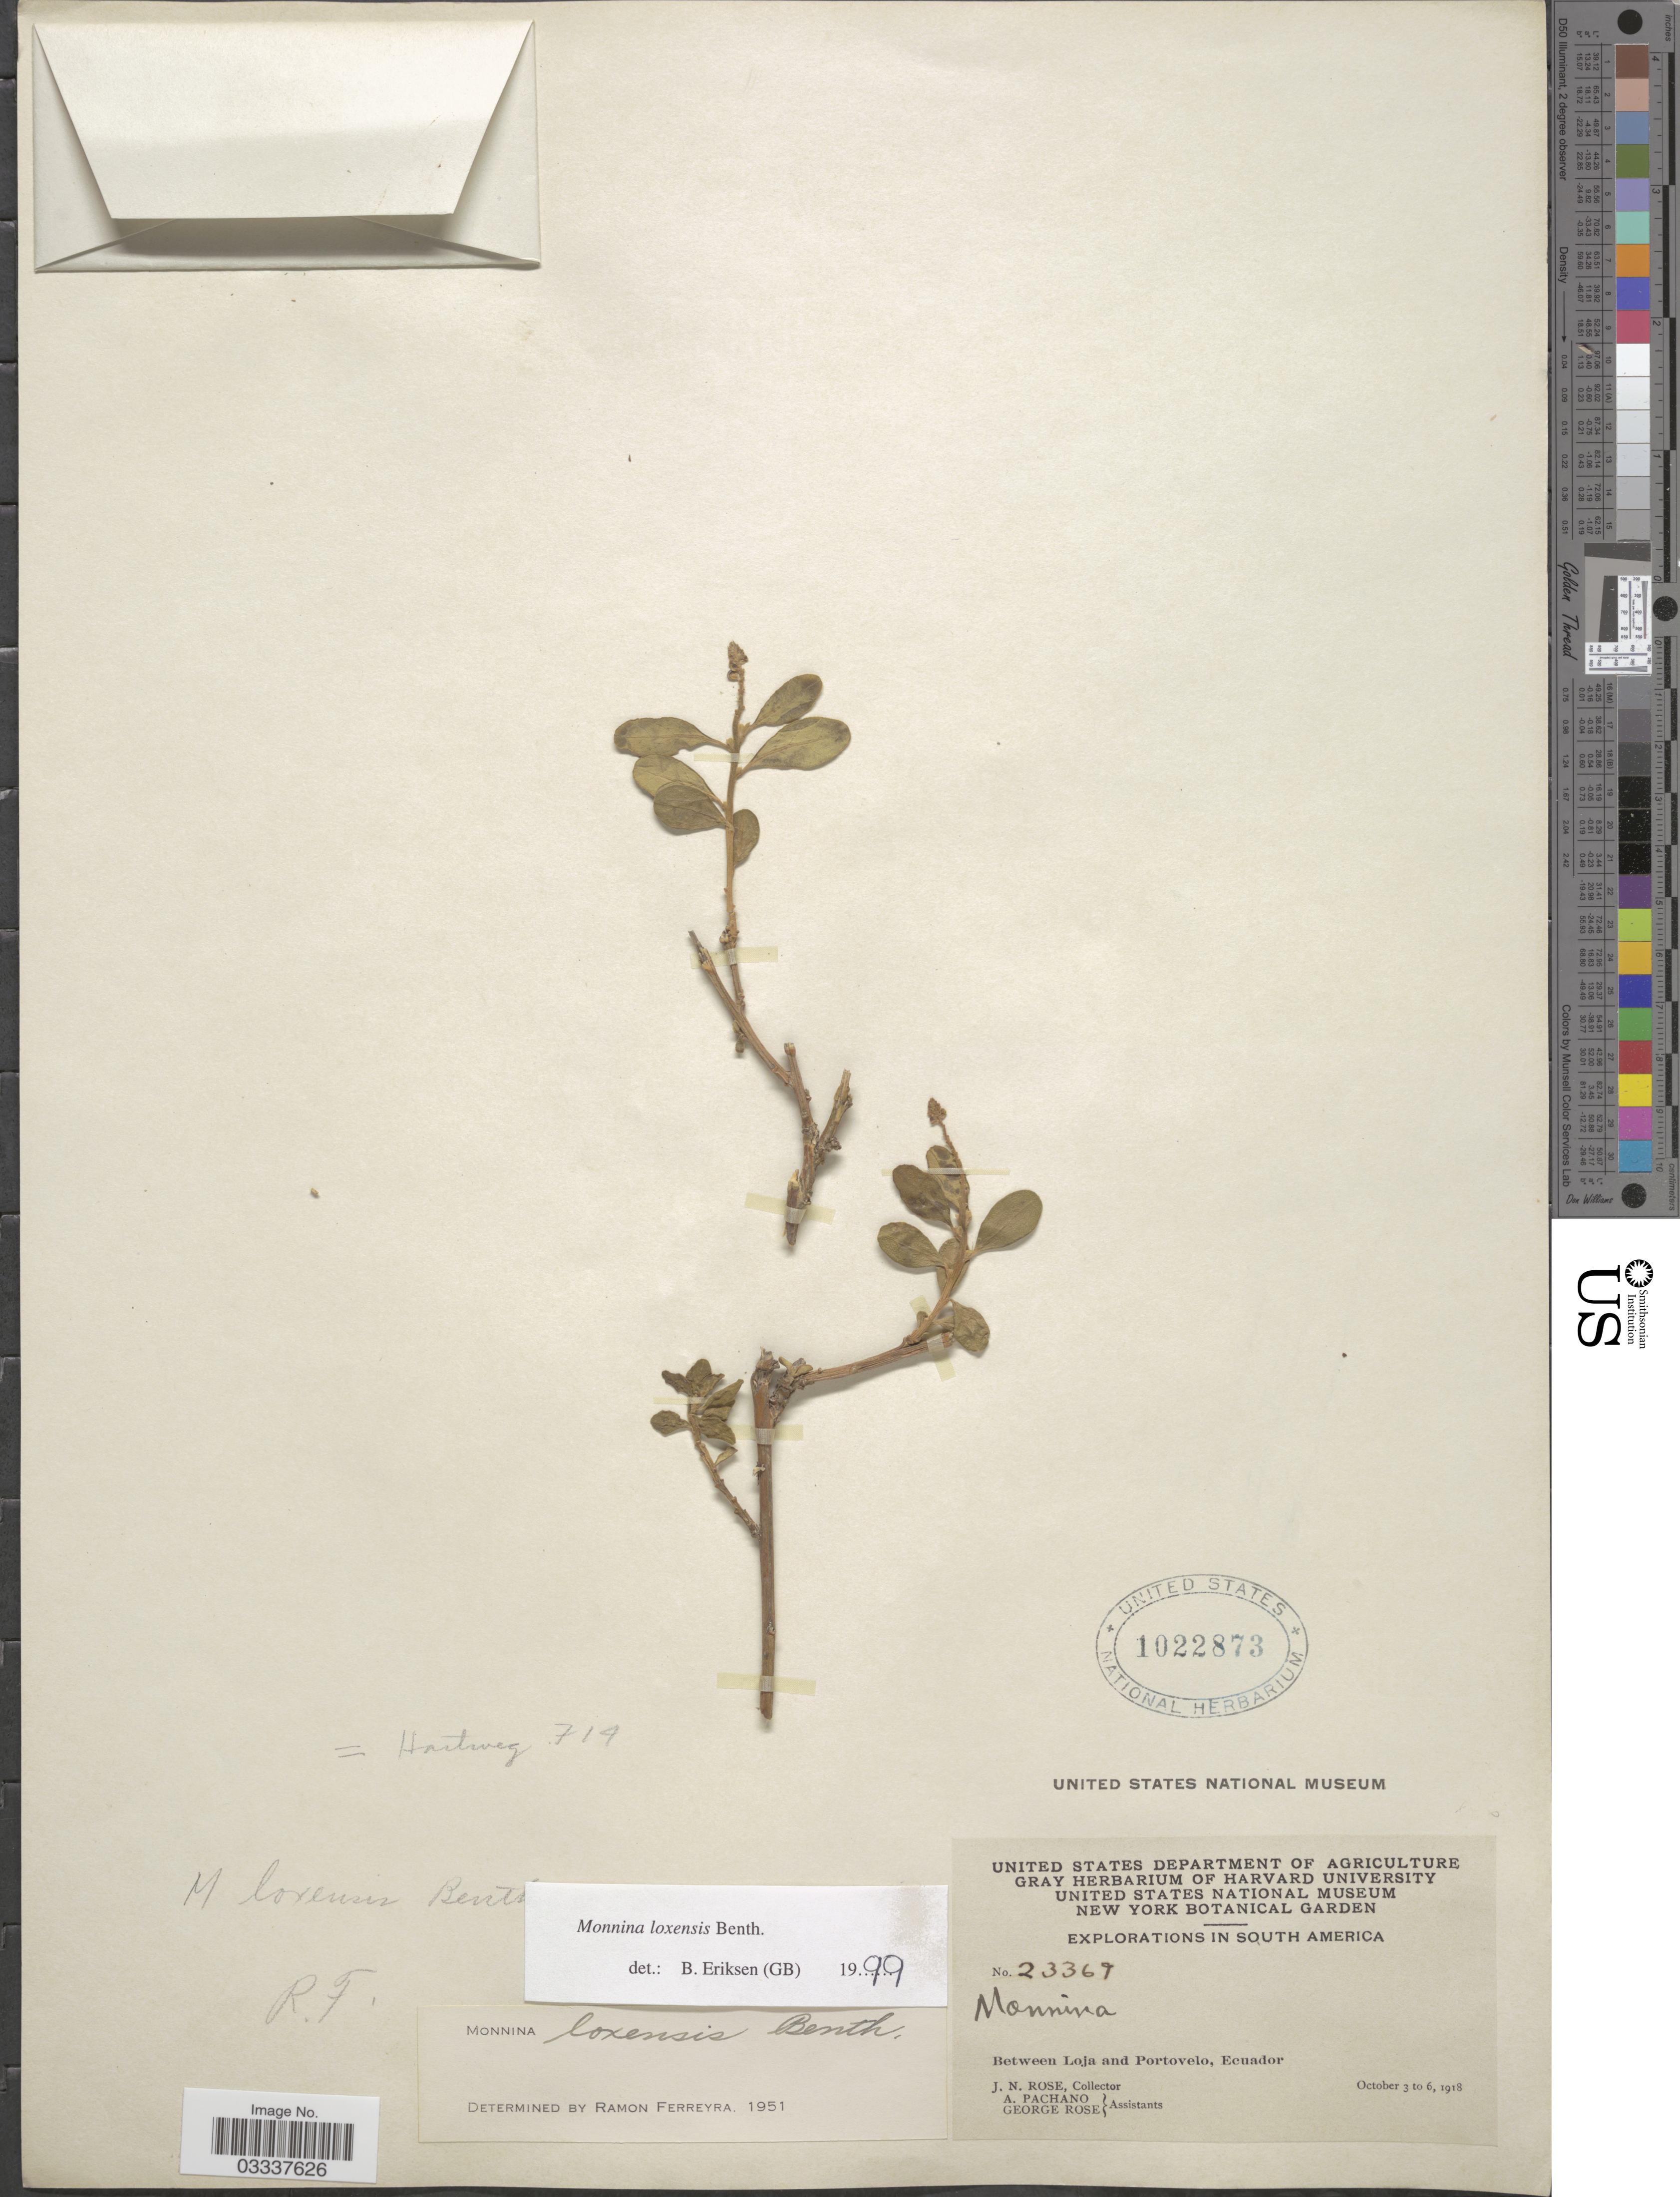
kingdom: Plantae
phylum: Tracheophyta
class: Magnoliopsida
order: Fabales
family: Polygalaceae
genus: Monnina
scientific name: Monnina loxensis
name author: Benth.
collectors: J. N. Rose, A. Pachano & G. Rose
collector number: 23369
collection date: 1918-10-03/1918-10-06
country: Ecuador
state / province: Loja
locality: Between Loja and Portovelo.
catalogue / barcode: US 1022873